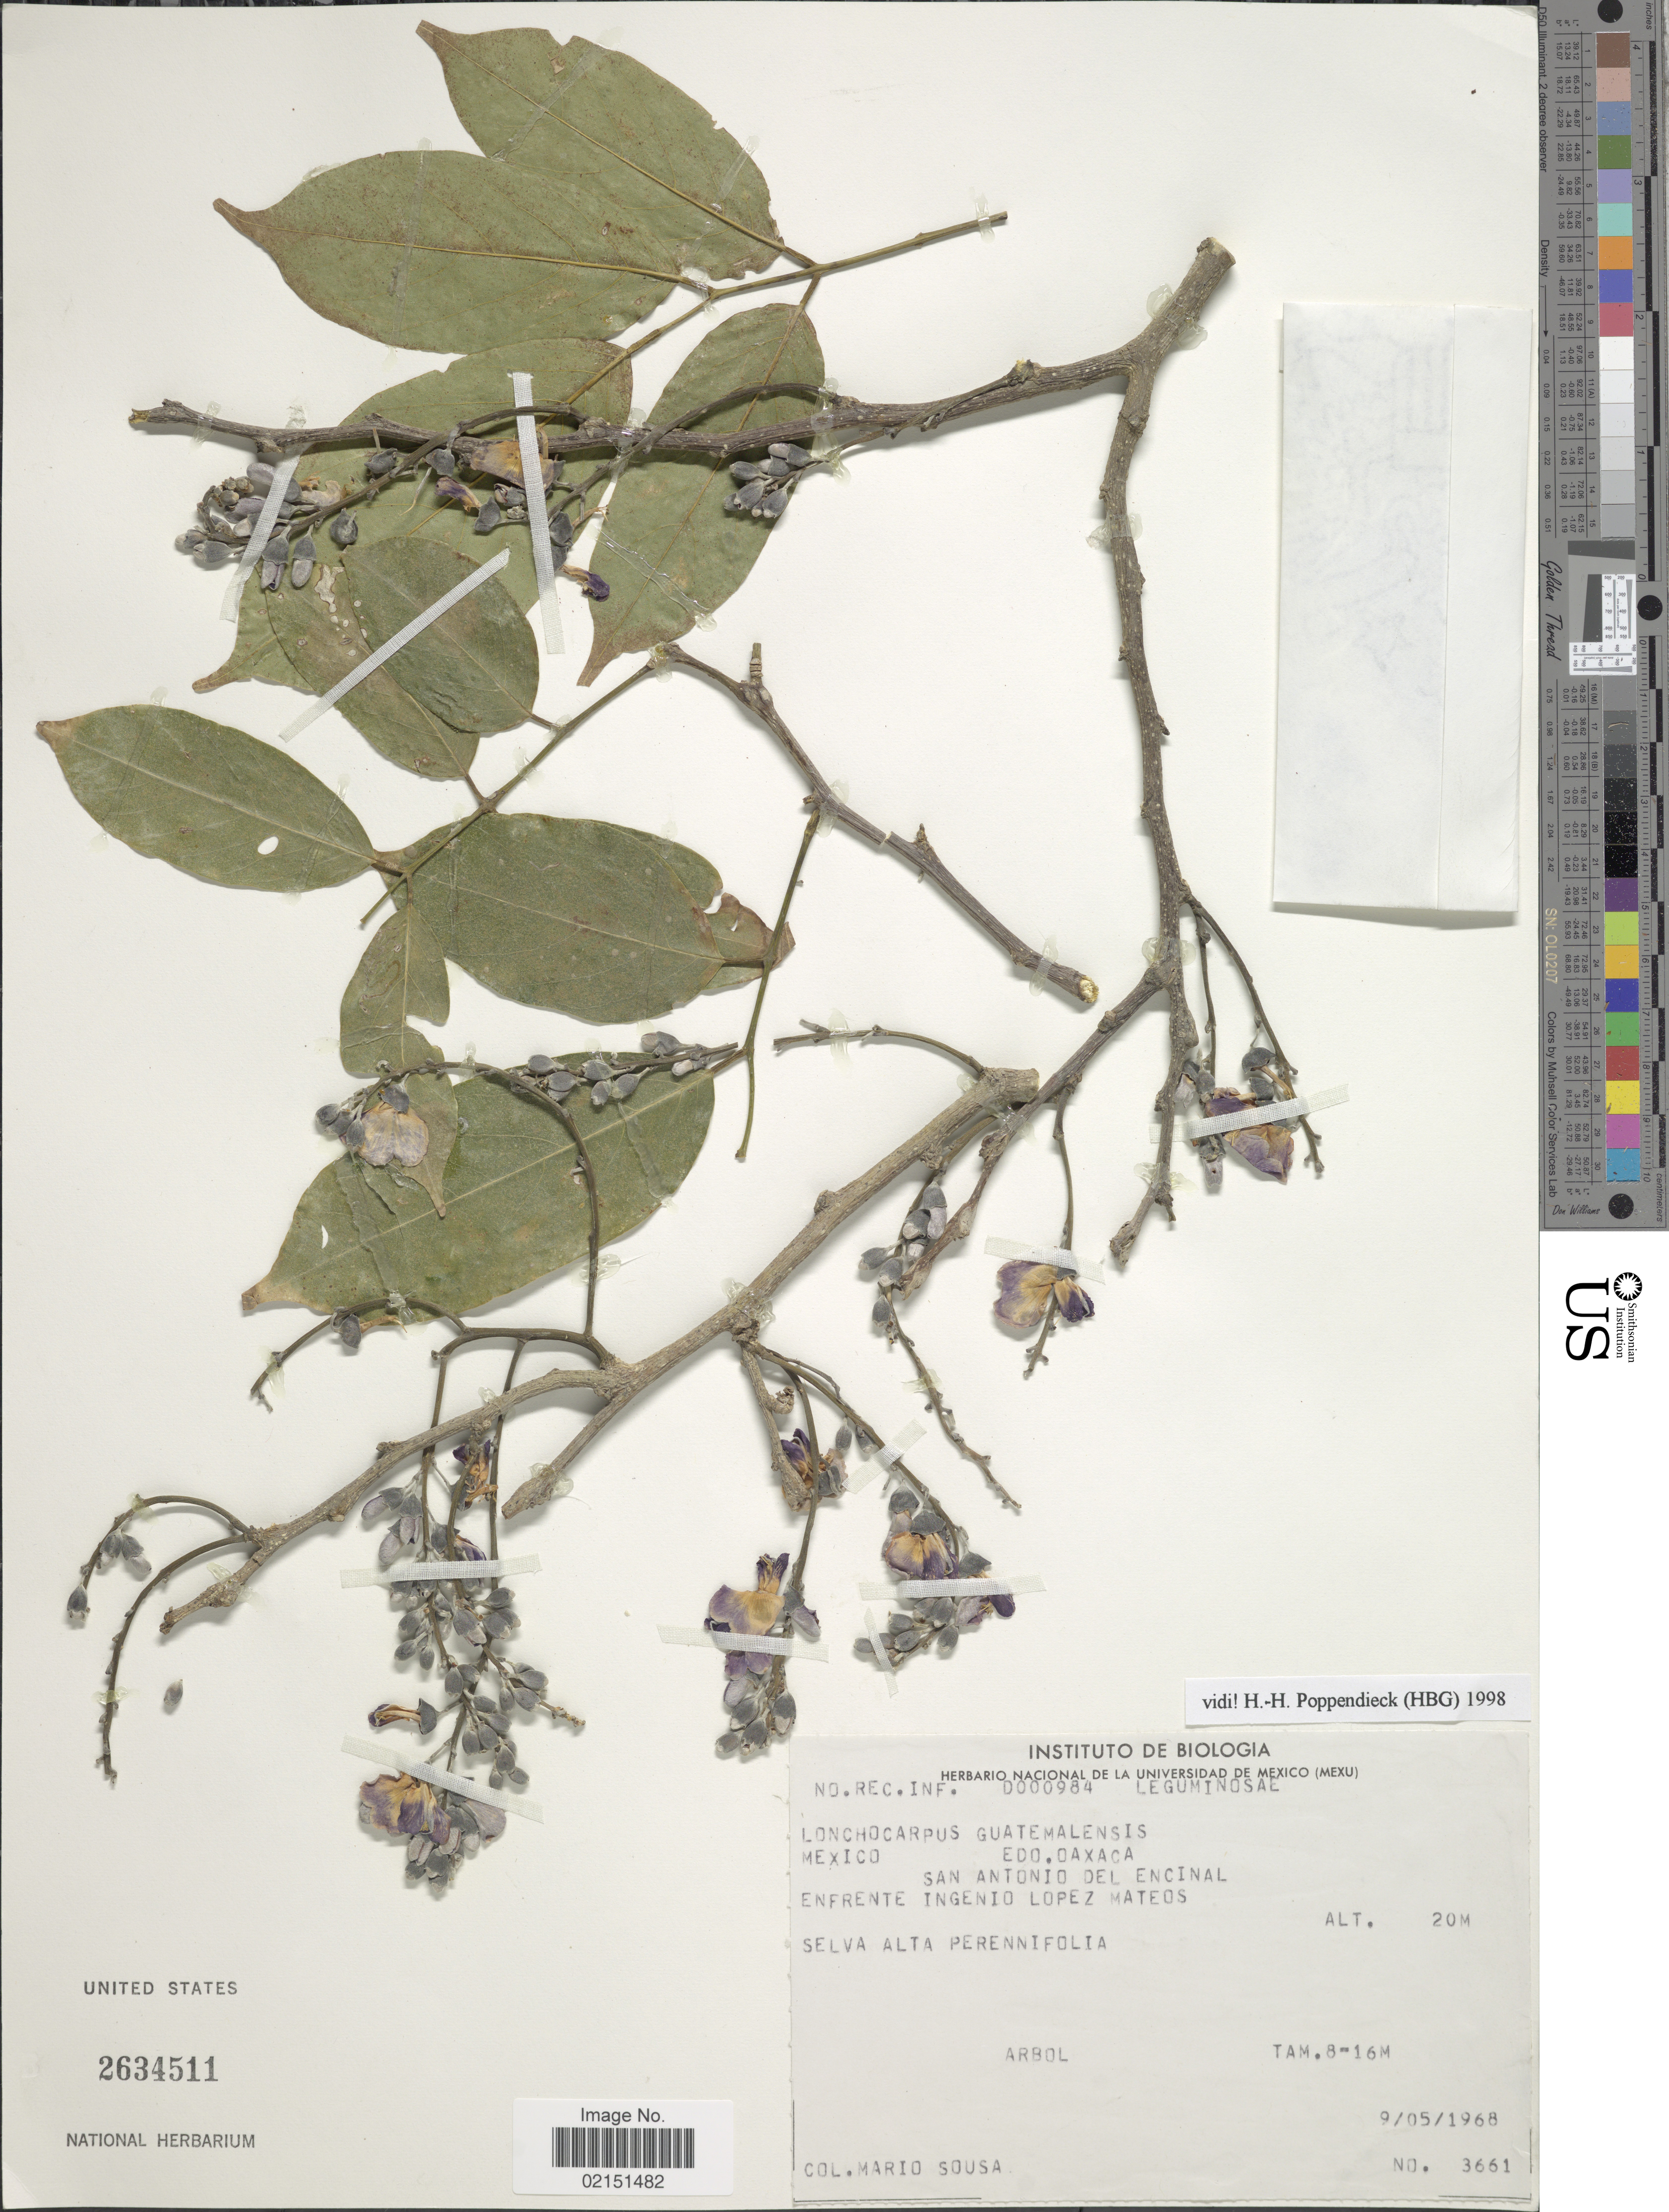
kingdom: Plantae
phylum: Tracheophyta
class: Magnoliopsida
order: Fabales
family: Fabaceae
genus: Lonchocarpus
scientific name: Lonchocarpus guatemalensis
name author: Benth.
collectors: M. Sousa S.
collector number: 3661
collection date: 1968-05-09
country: Mexico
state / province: Oaxaca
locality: Mexico. Edo. Oaxaca. San Antonio del Encinal. Enfrente Ingenio Lopez Mateos. Selva alta Perennifolia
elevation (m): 20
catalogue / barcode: US 2634511